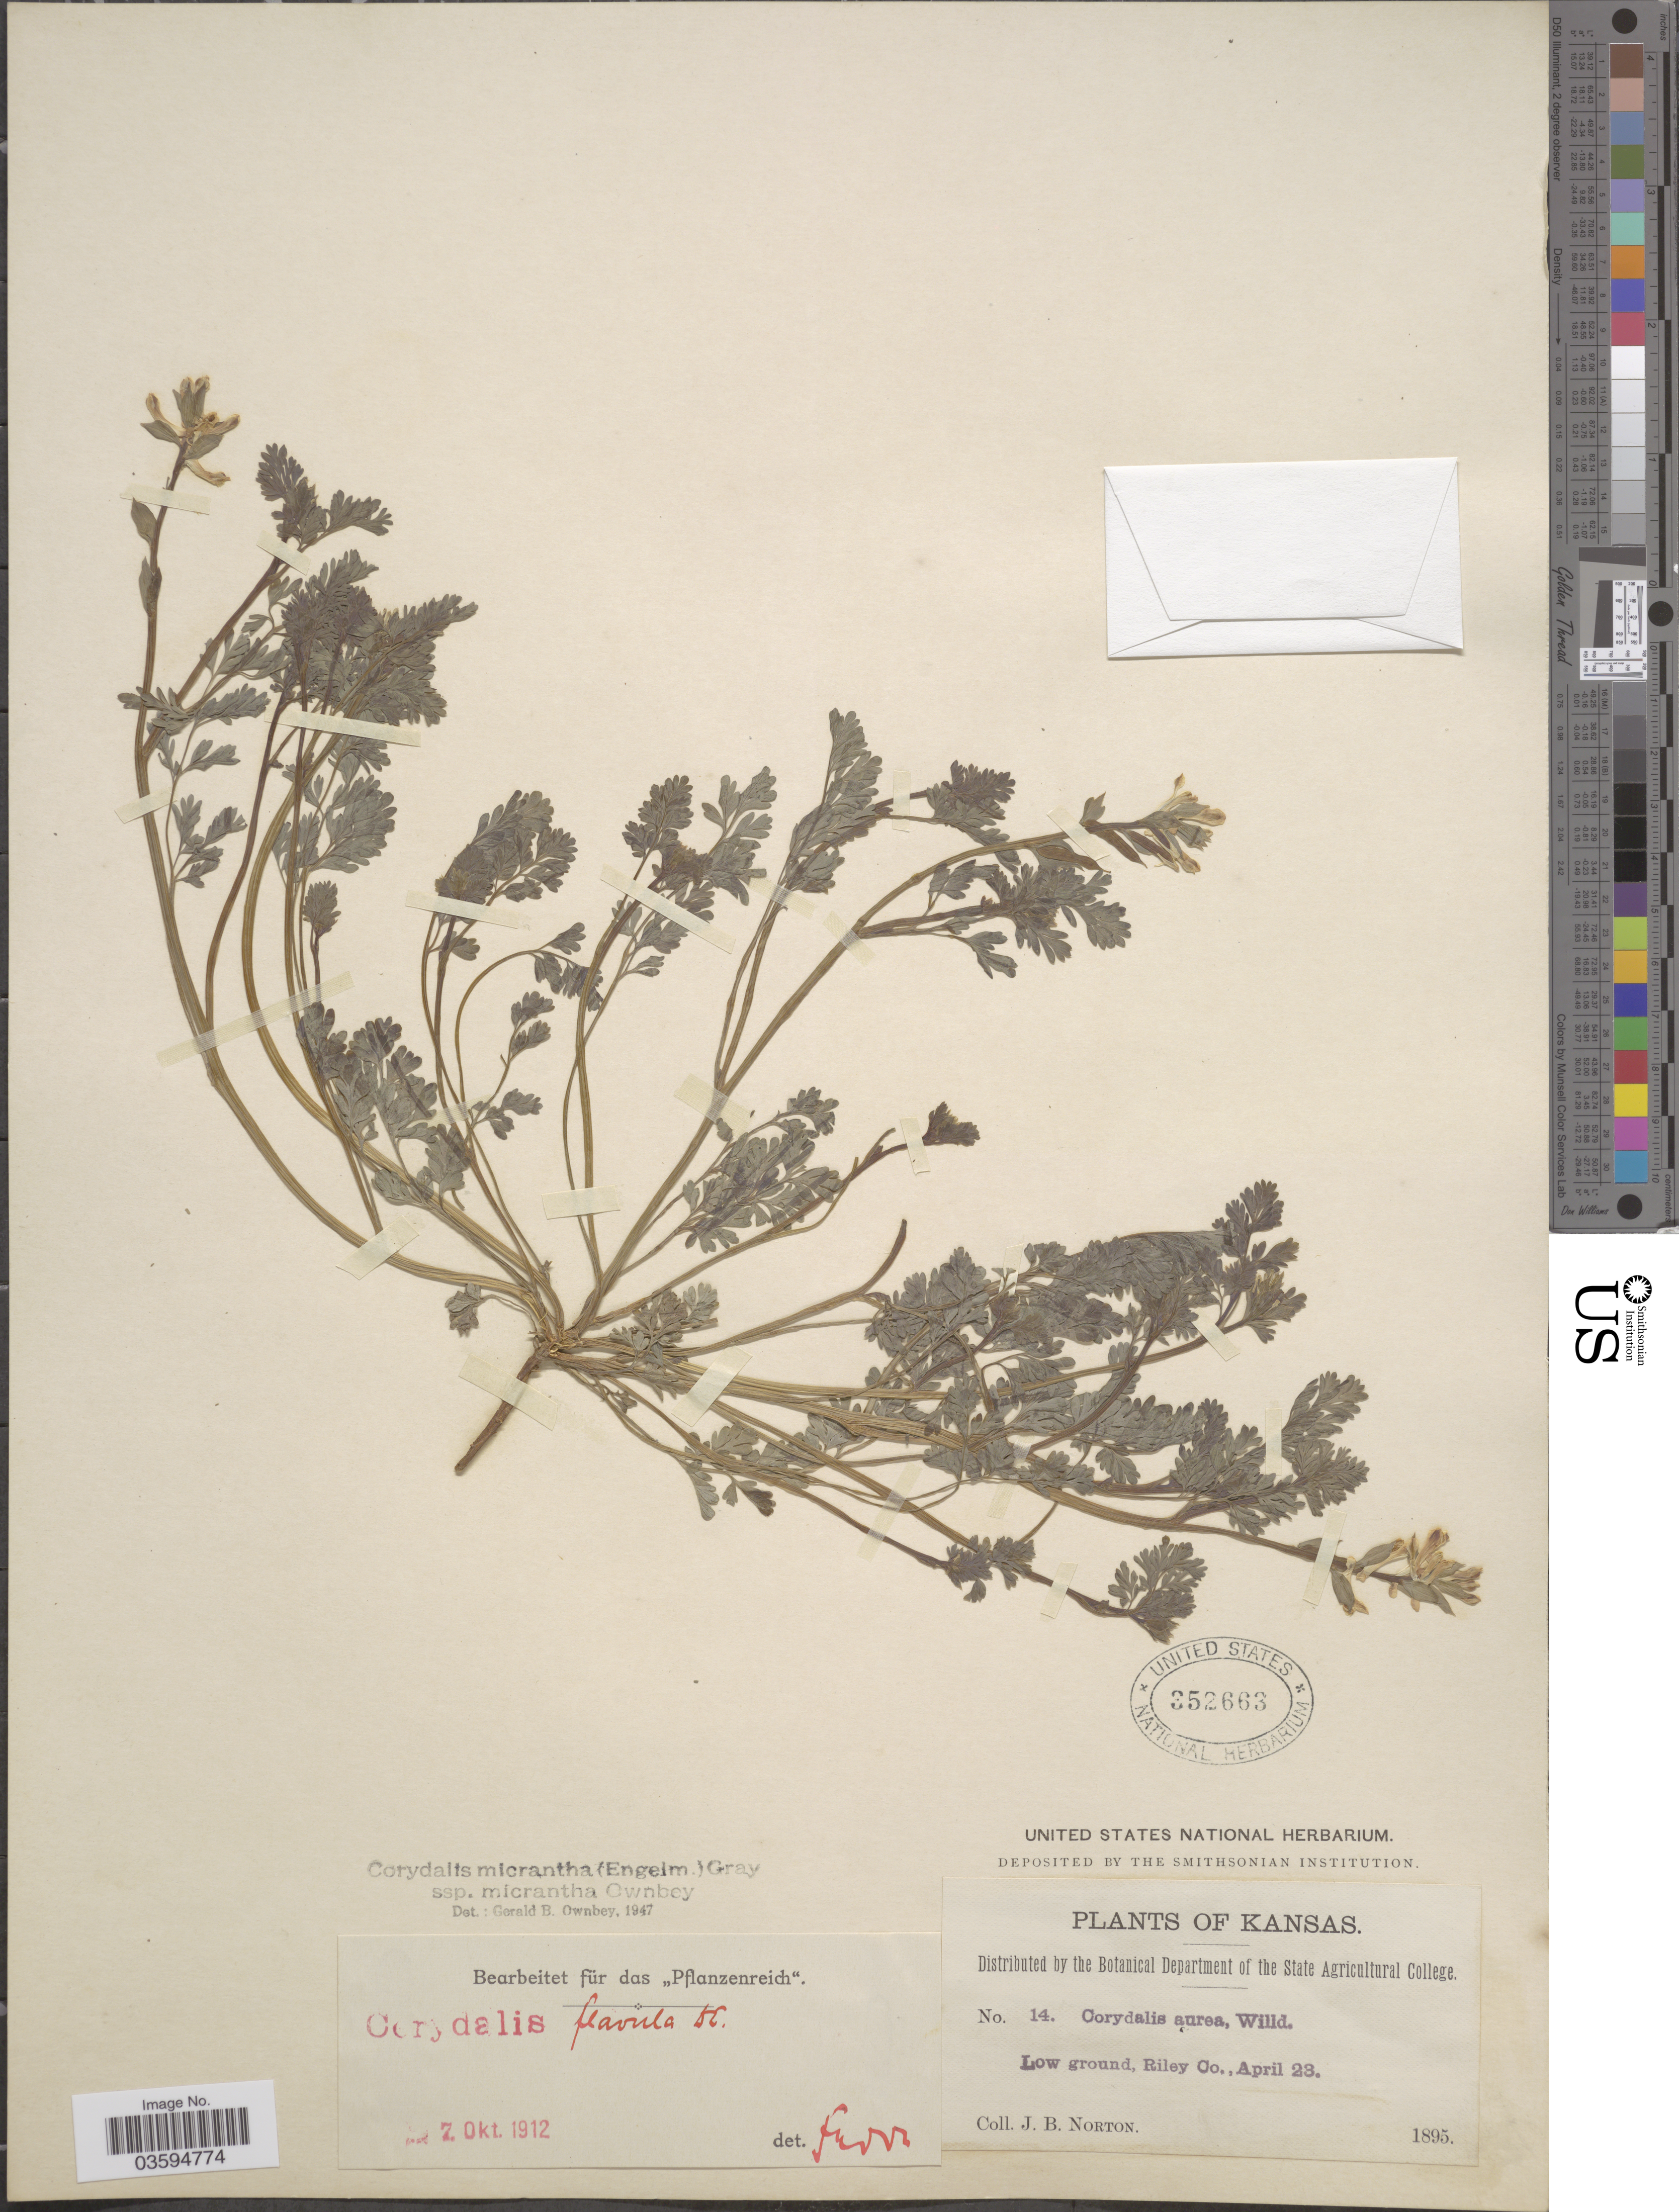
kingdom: Plantae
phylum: Tracheophyta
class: Magnoliopsida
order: Ranunculales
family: Papaveraceae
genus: Corydalis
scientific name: Corydalis micrantha subsp. micrantha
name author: (Engelm. & A. Gray) A. Gray & J.M. Coult.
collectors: J. B. Norton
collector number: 14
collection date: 1895-04-23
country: United States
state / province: Kansas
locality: Low ground, Riley Co.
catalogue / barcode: US 352663